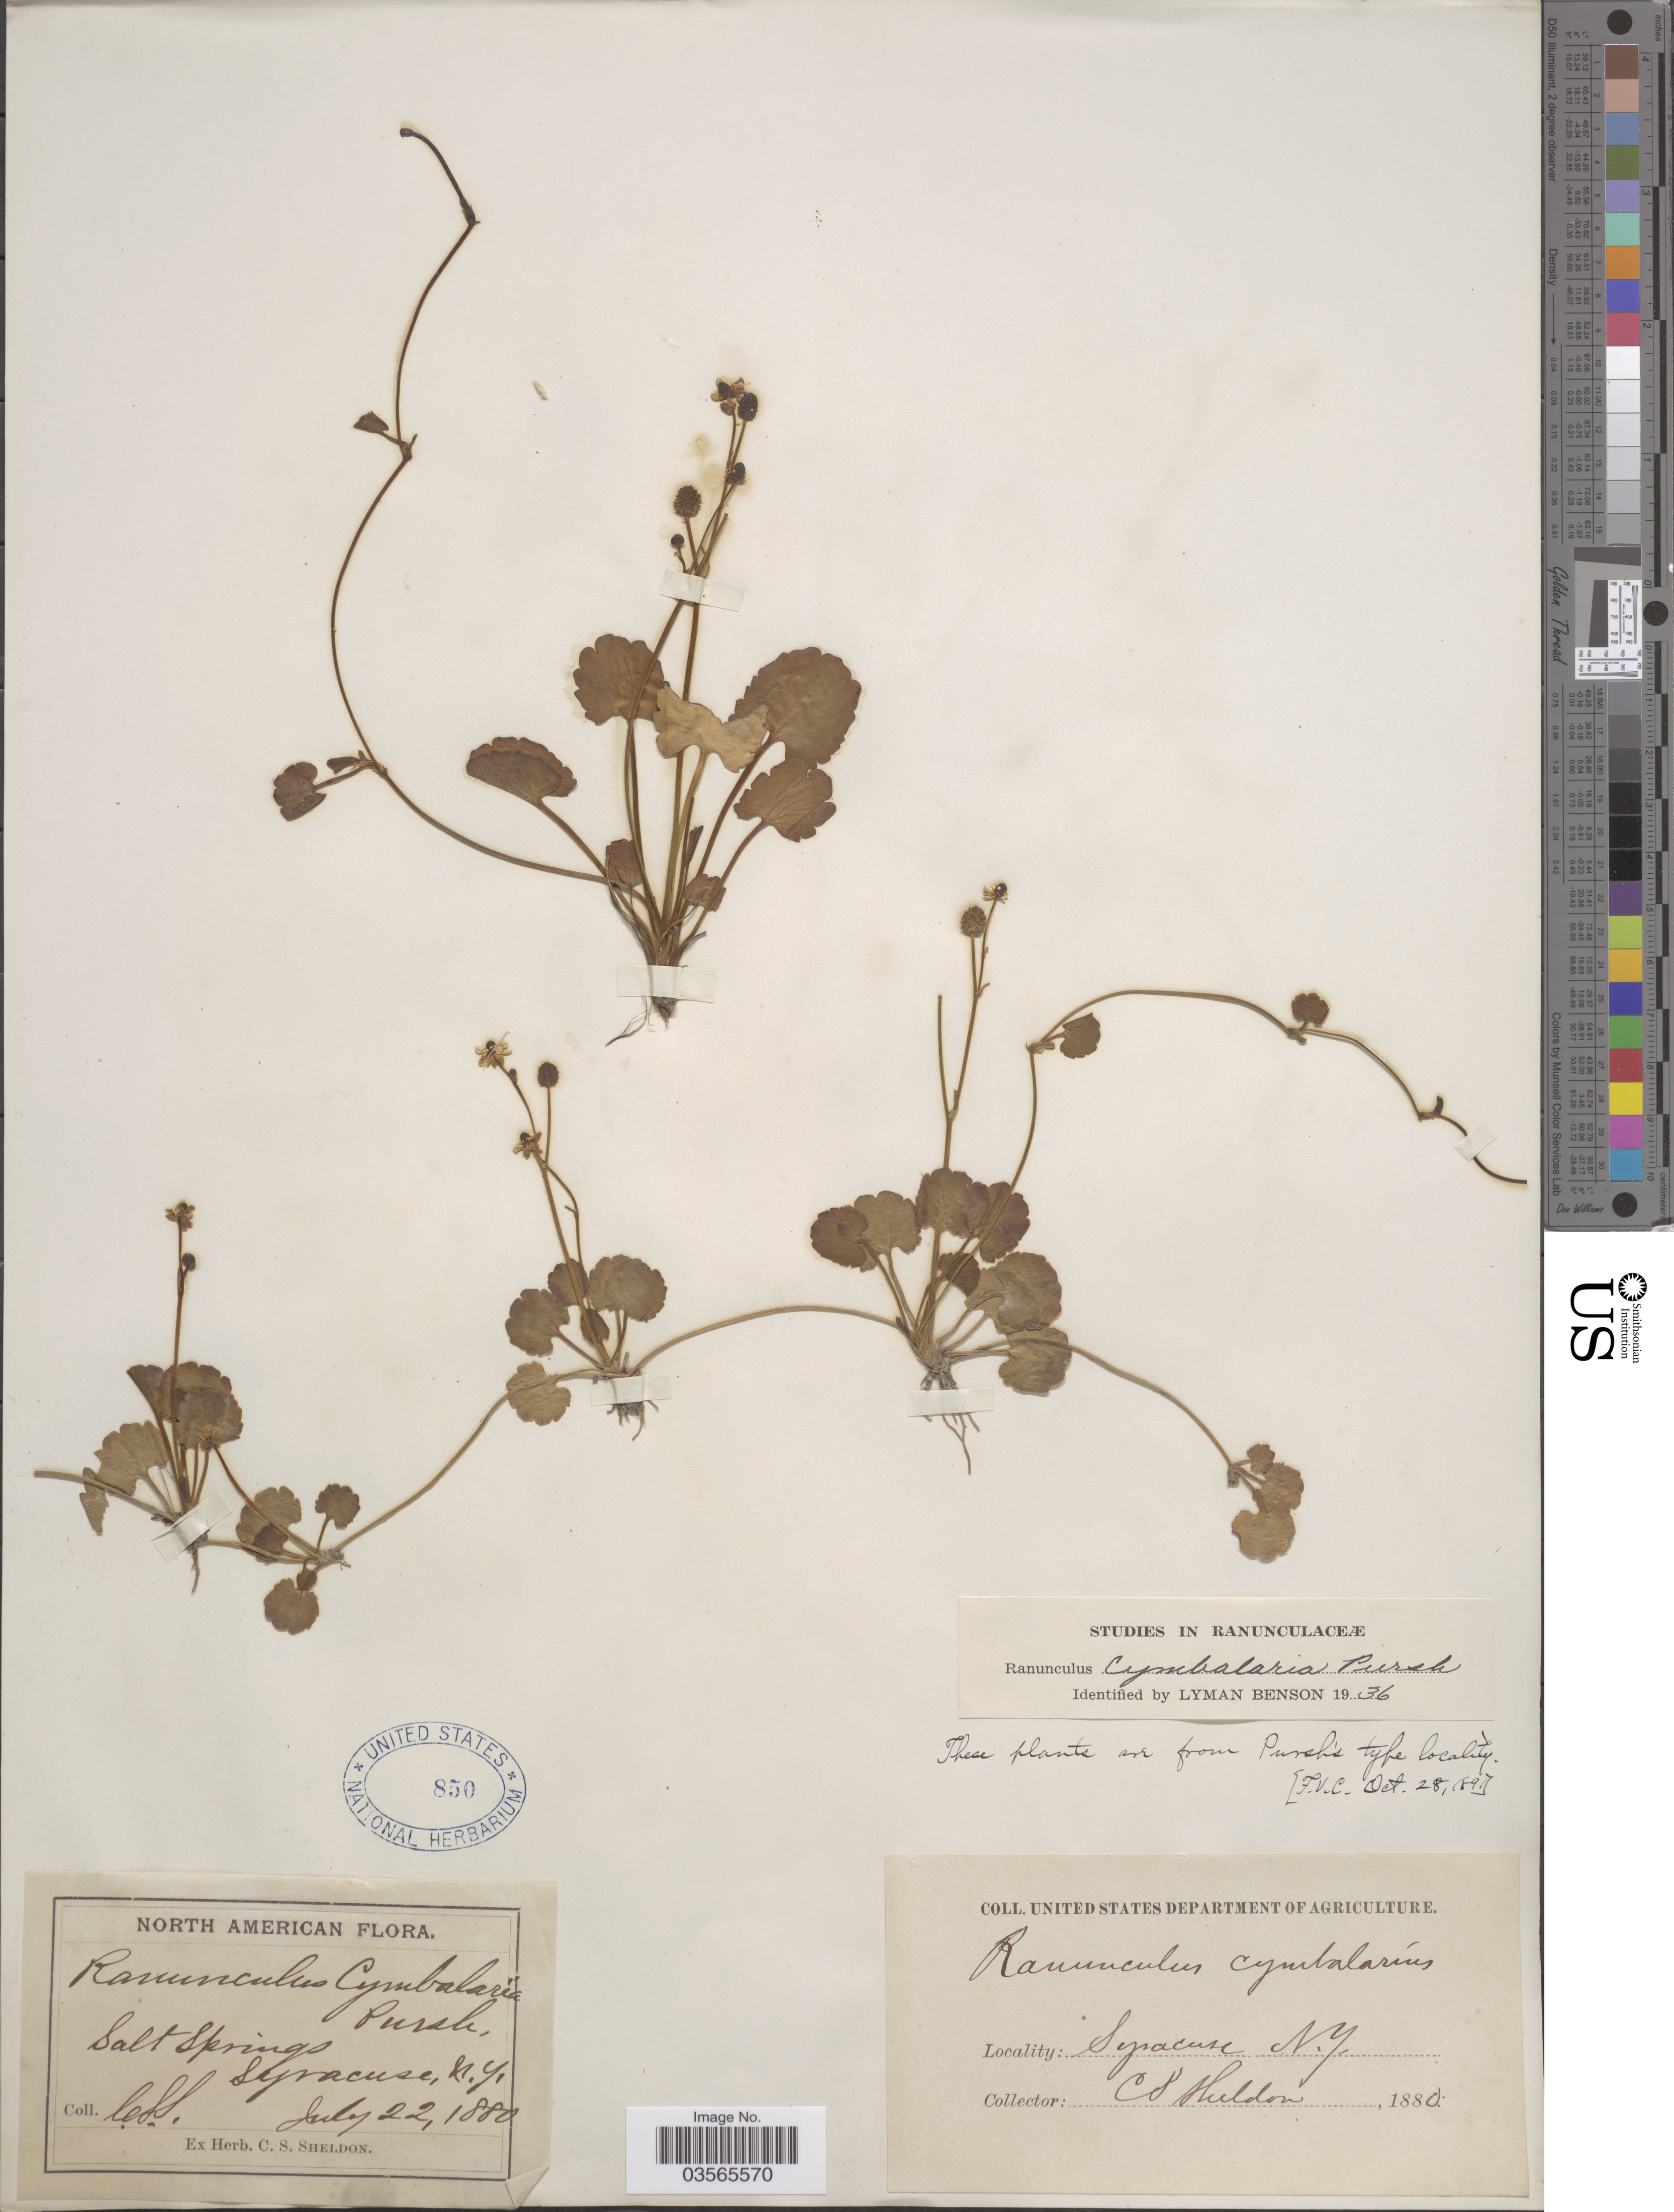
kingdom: Plantae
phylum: Tracheophyta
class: Magnoliopsida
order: Ranunculales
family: Ranunculaceae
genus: Halerpestes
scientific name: Halerpestes cymbalaria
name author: (Pursh) Greene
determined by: Strong, M. T., (US), Smithsonian Institution - National Museum of Natural History (UNITED STATES)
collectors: C. S. Sheldon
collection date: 1880-07-22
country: United States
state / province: New York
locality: Salt Springs. Syracuse.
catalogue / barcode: US 850